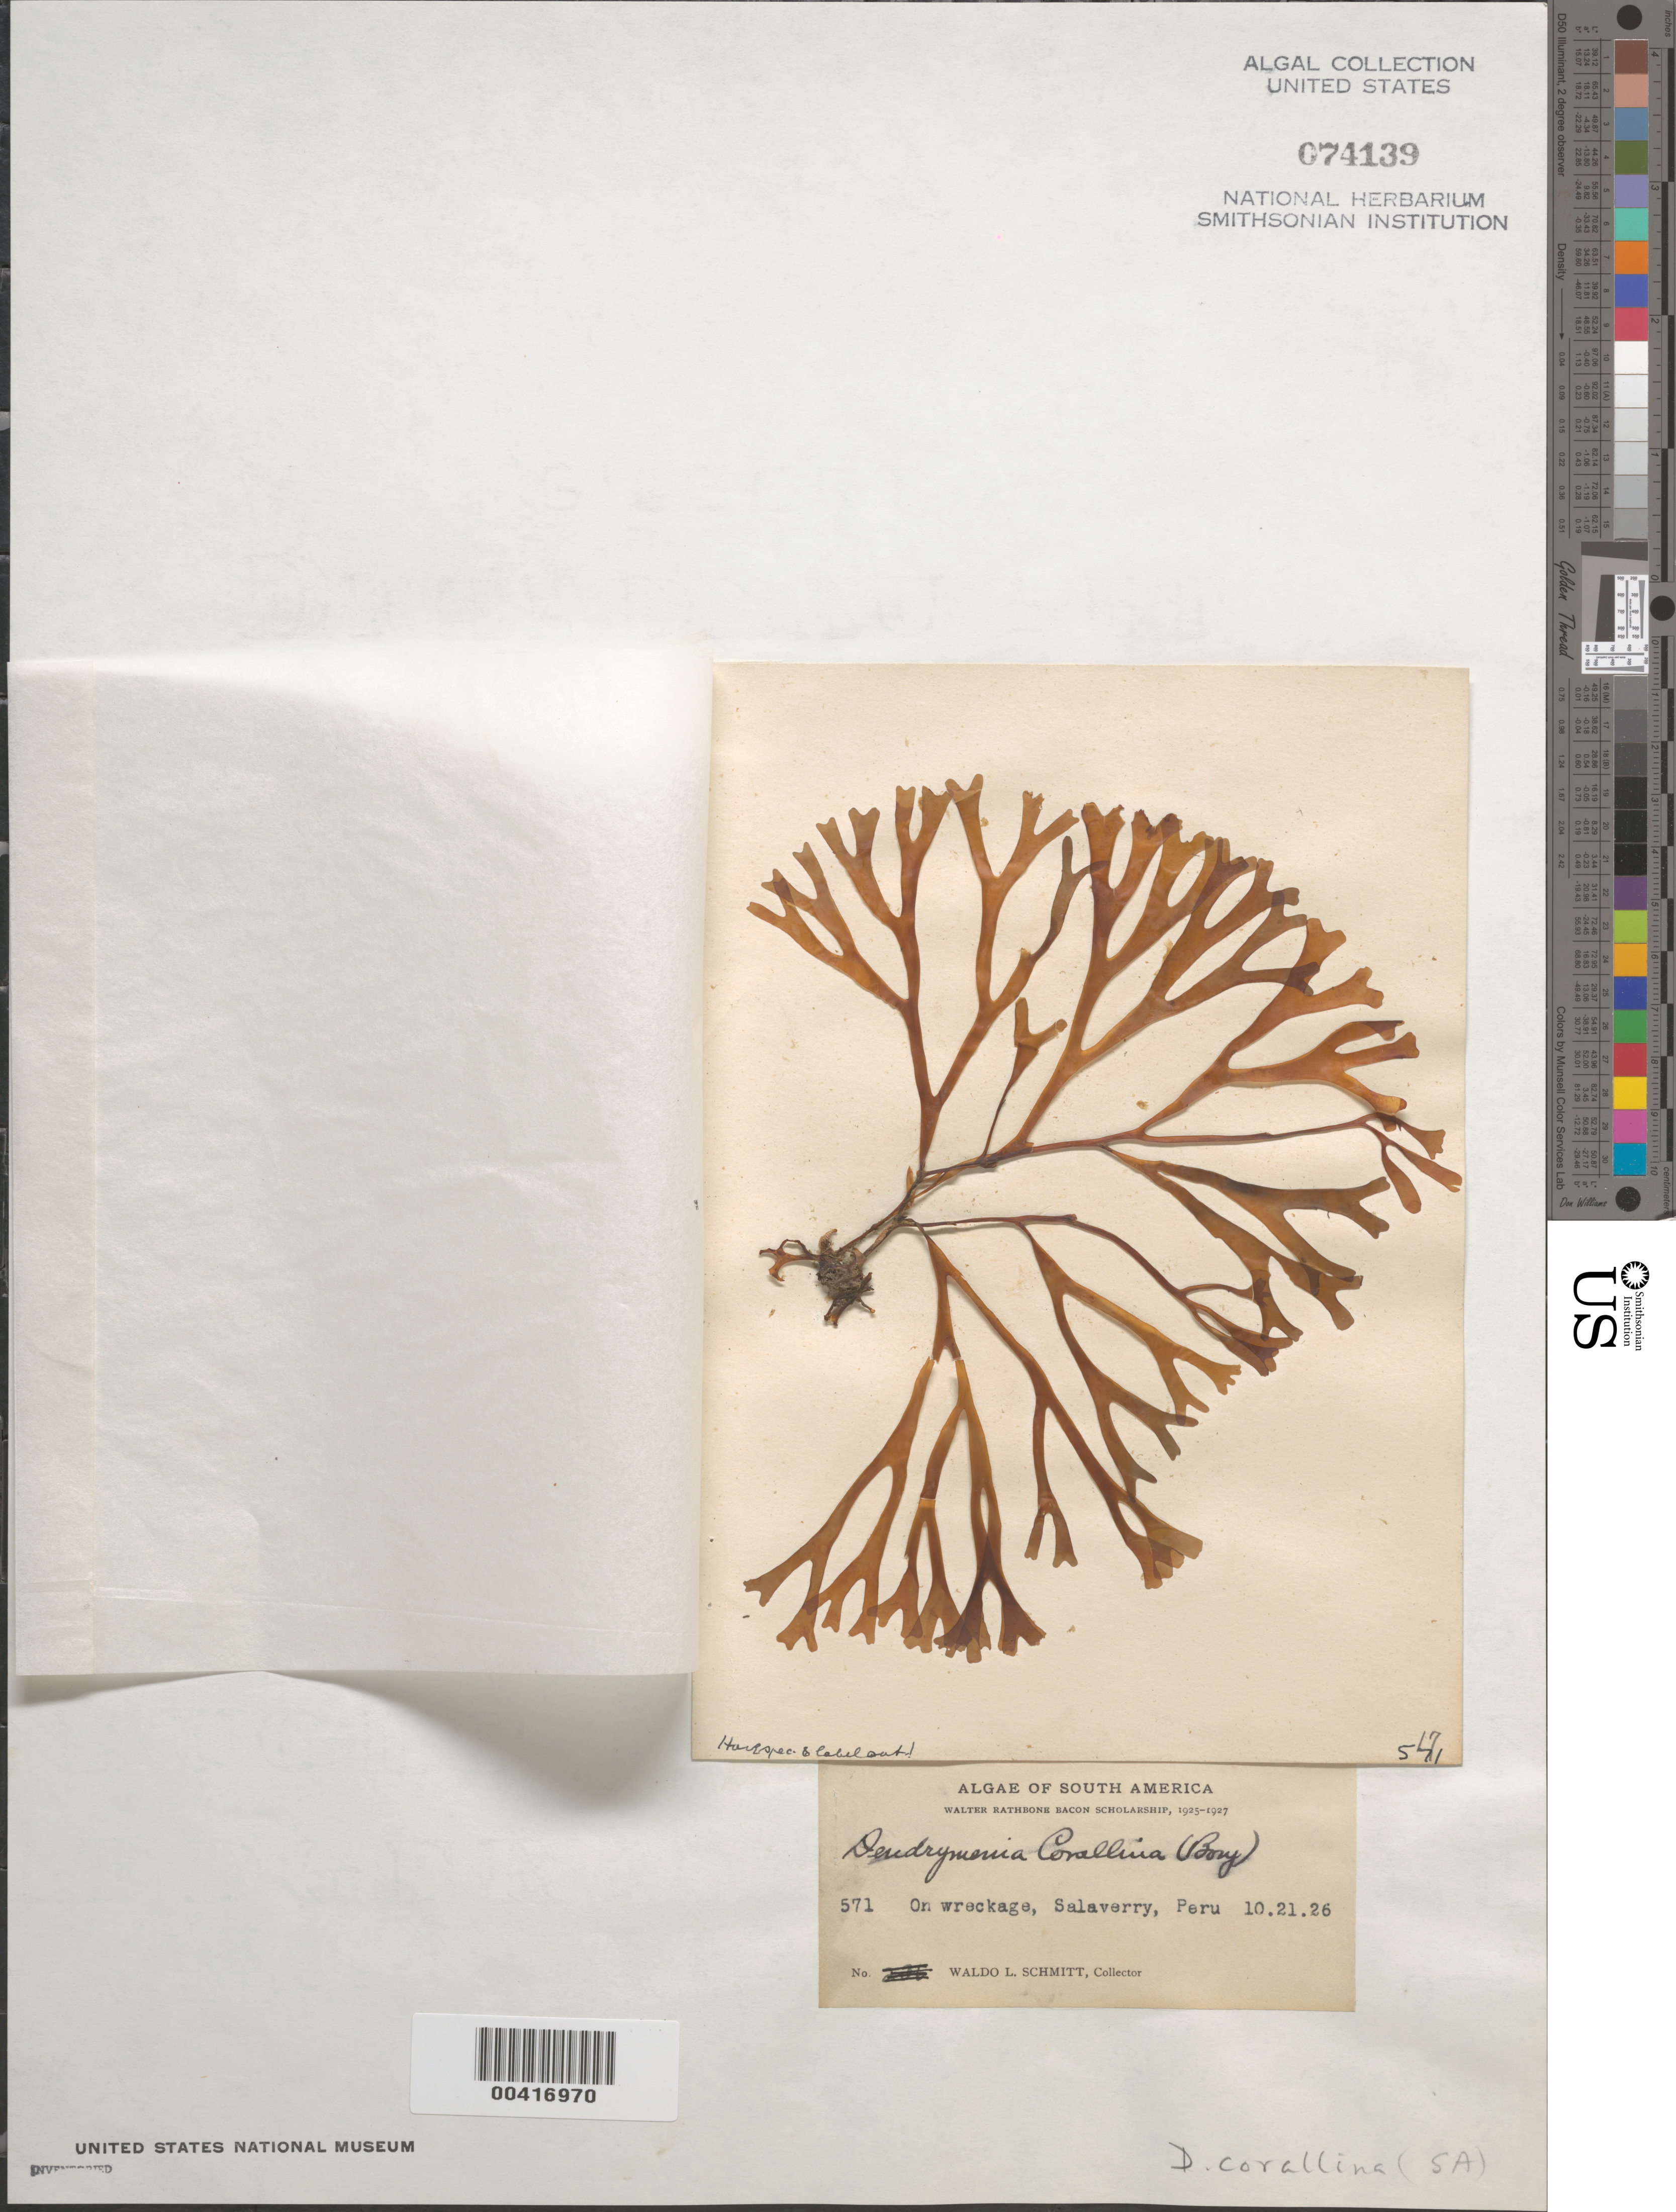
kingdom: Plantae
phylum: Rhodophyta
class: Florideophyceae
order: Rhodymeniales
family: Rhodymeniaceae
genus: Dendrymenia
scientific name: Dendrymenia corallina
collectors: W. L. Schmitt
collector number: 571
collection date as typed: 21 Oct 1926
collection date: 1926-10-21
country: Peru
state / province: La Libertad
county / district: Trujillo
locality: Salaverry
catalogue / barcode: US 74139